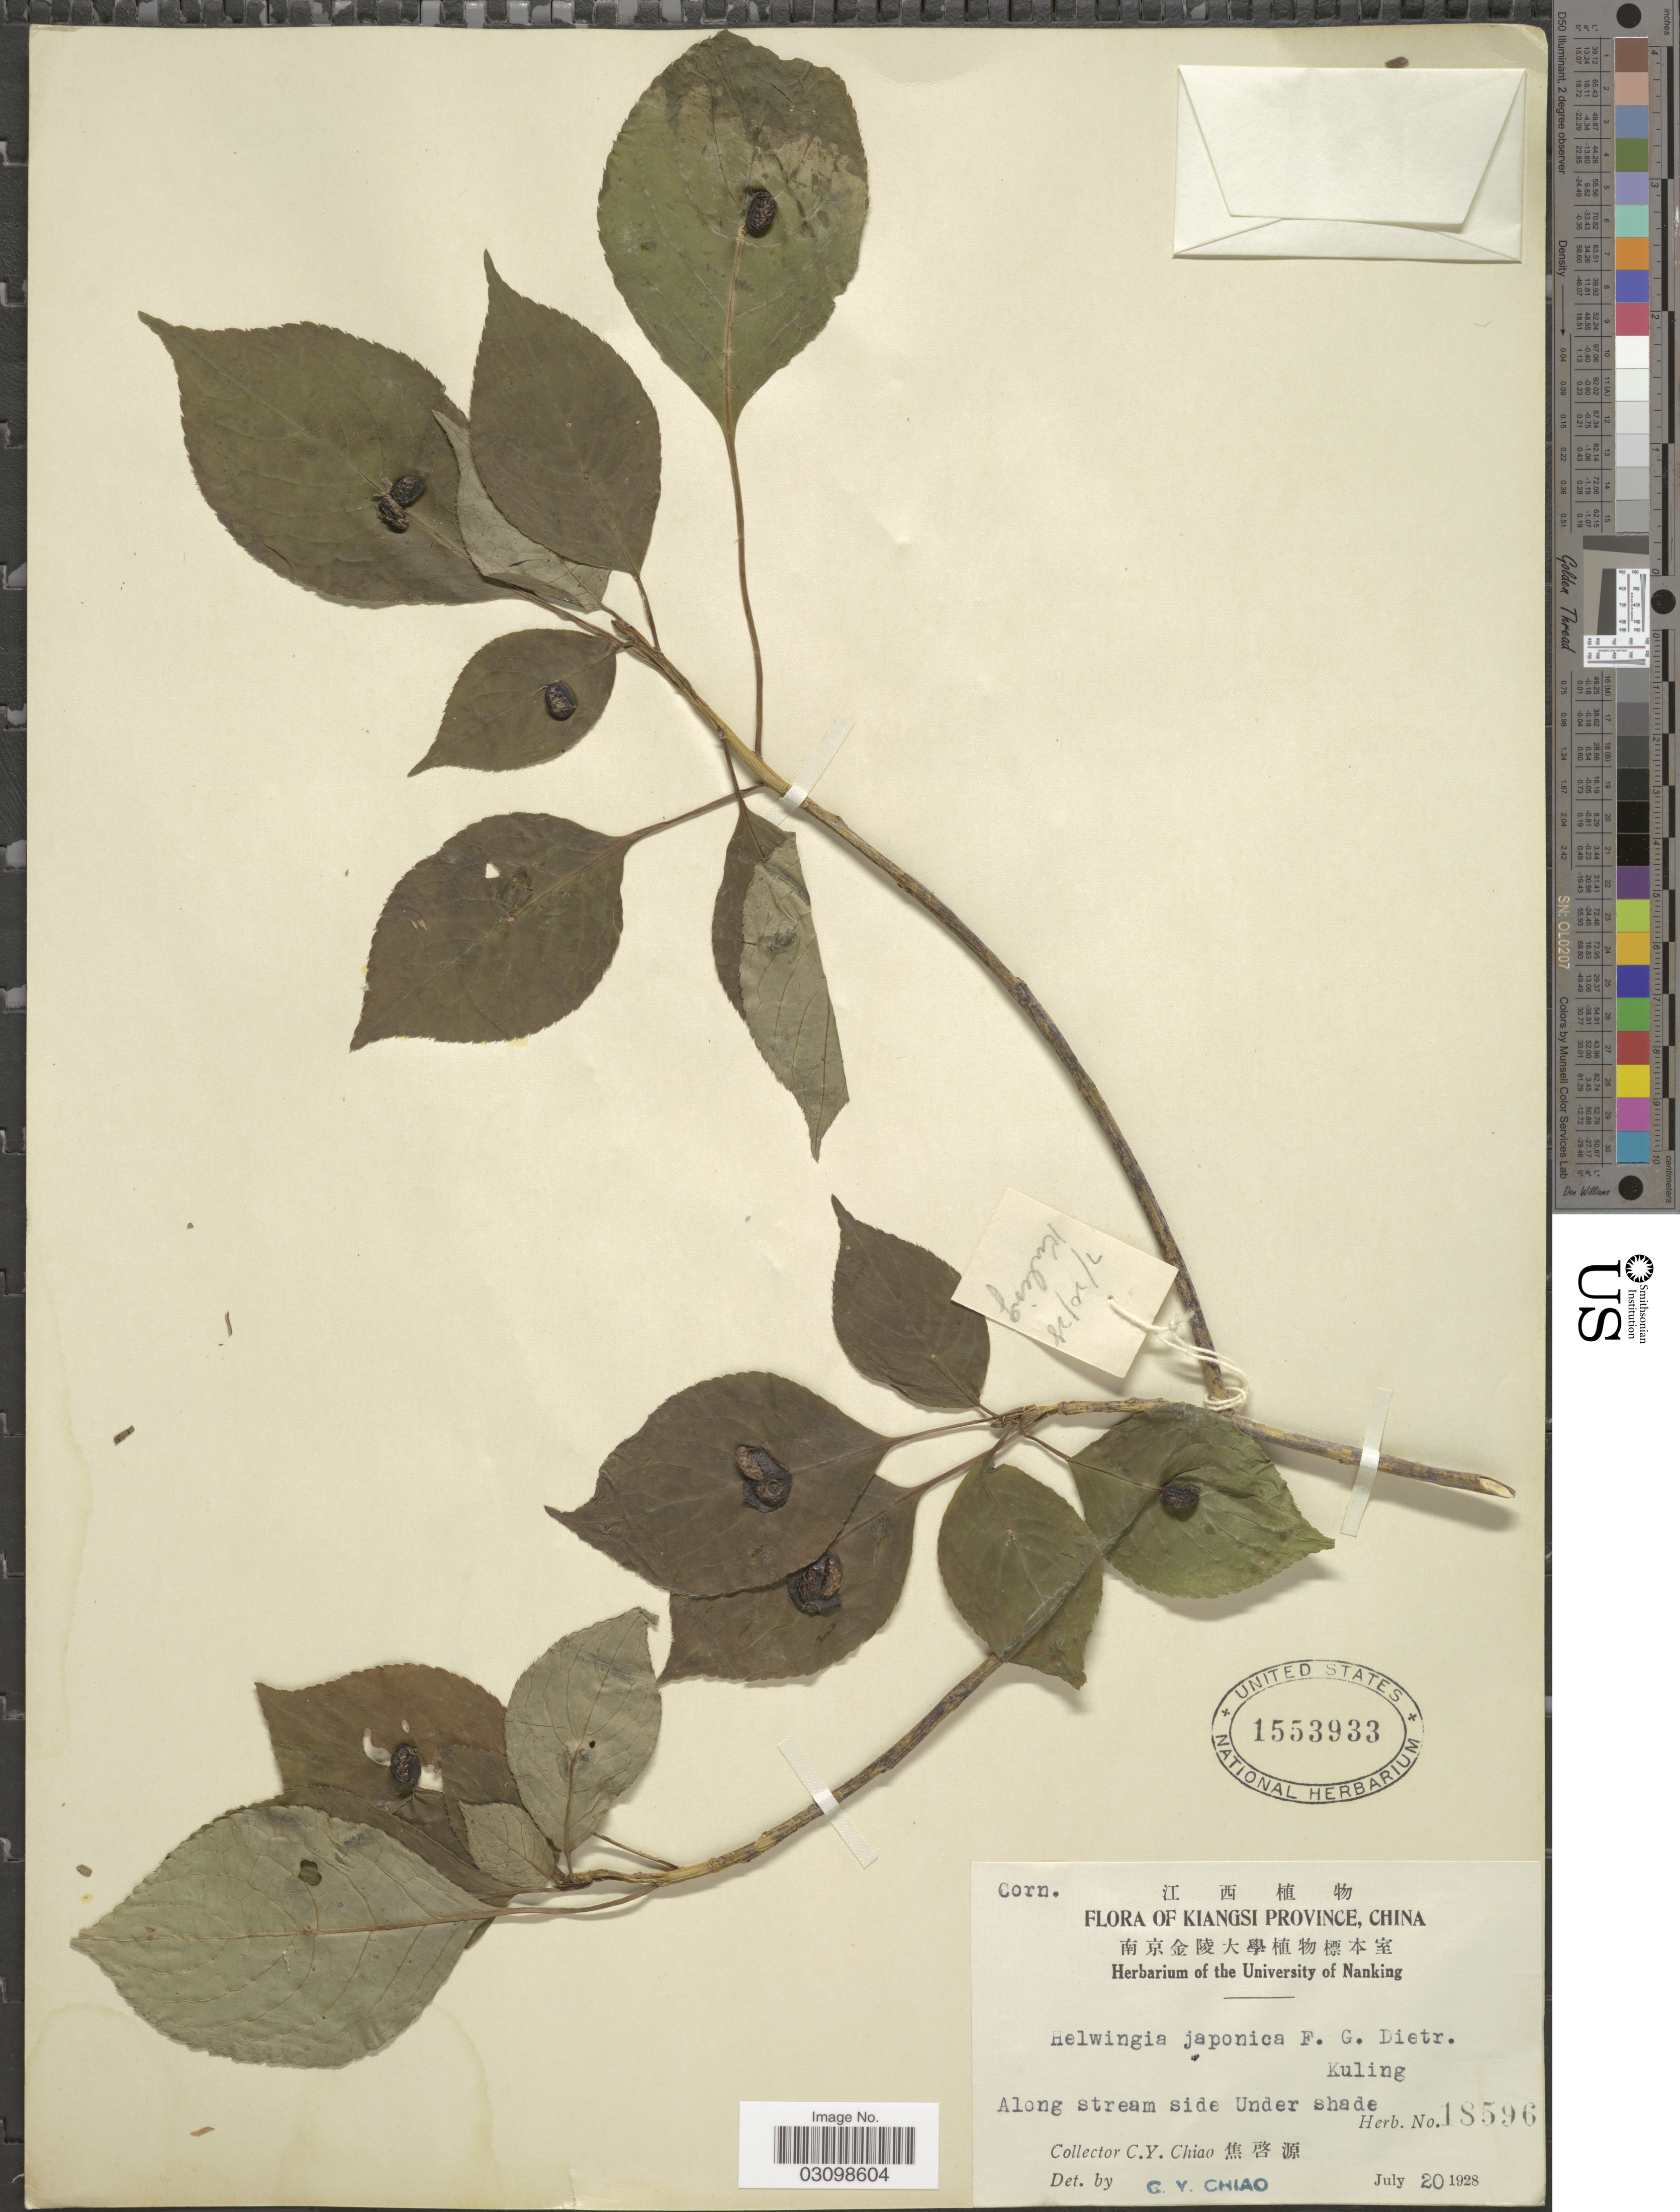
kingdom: Plantae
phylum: Tracheophyta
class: Magnoliopsida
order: Aquifoliales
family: Helwingiaceae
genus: Helwingia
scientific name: Helwingia japonica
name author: (Thunb.) Dietr.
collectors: C. Y. Chiao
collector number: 18596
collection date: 1928-07-20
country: China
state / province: Jiangxi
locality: Kiangsi province, Along stream side Under shade.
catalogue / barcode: US 1553933